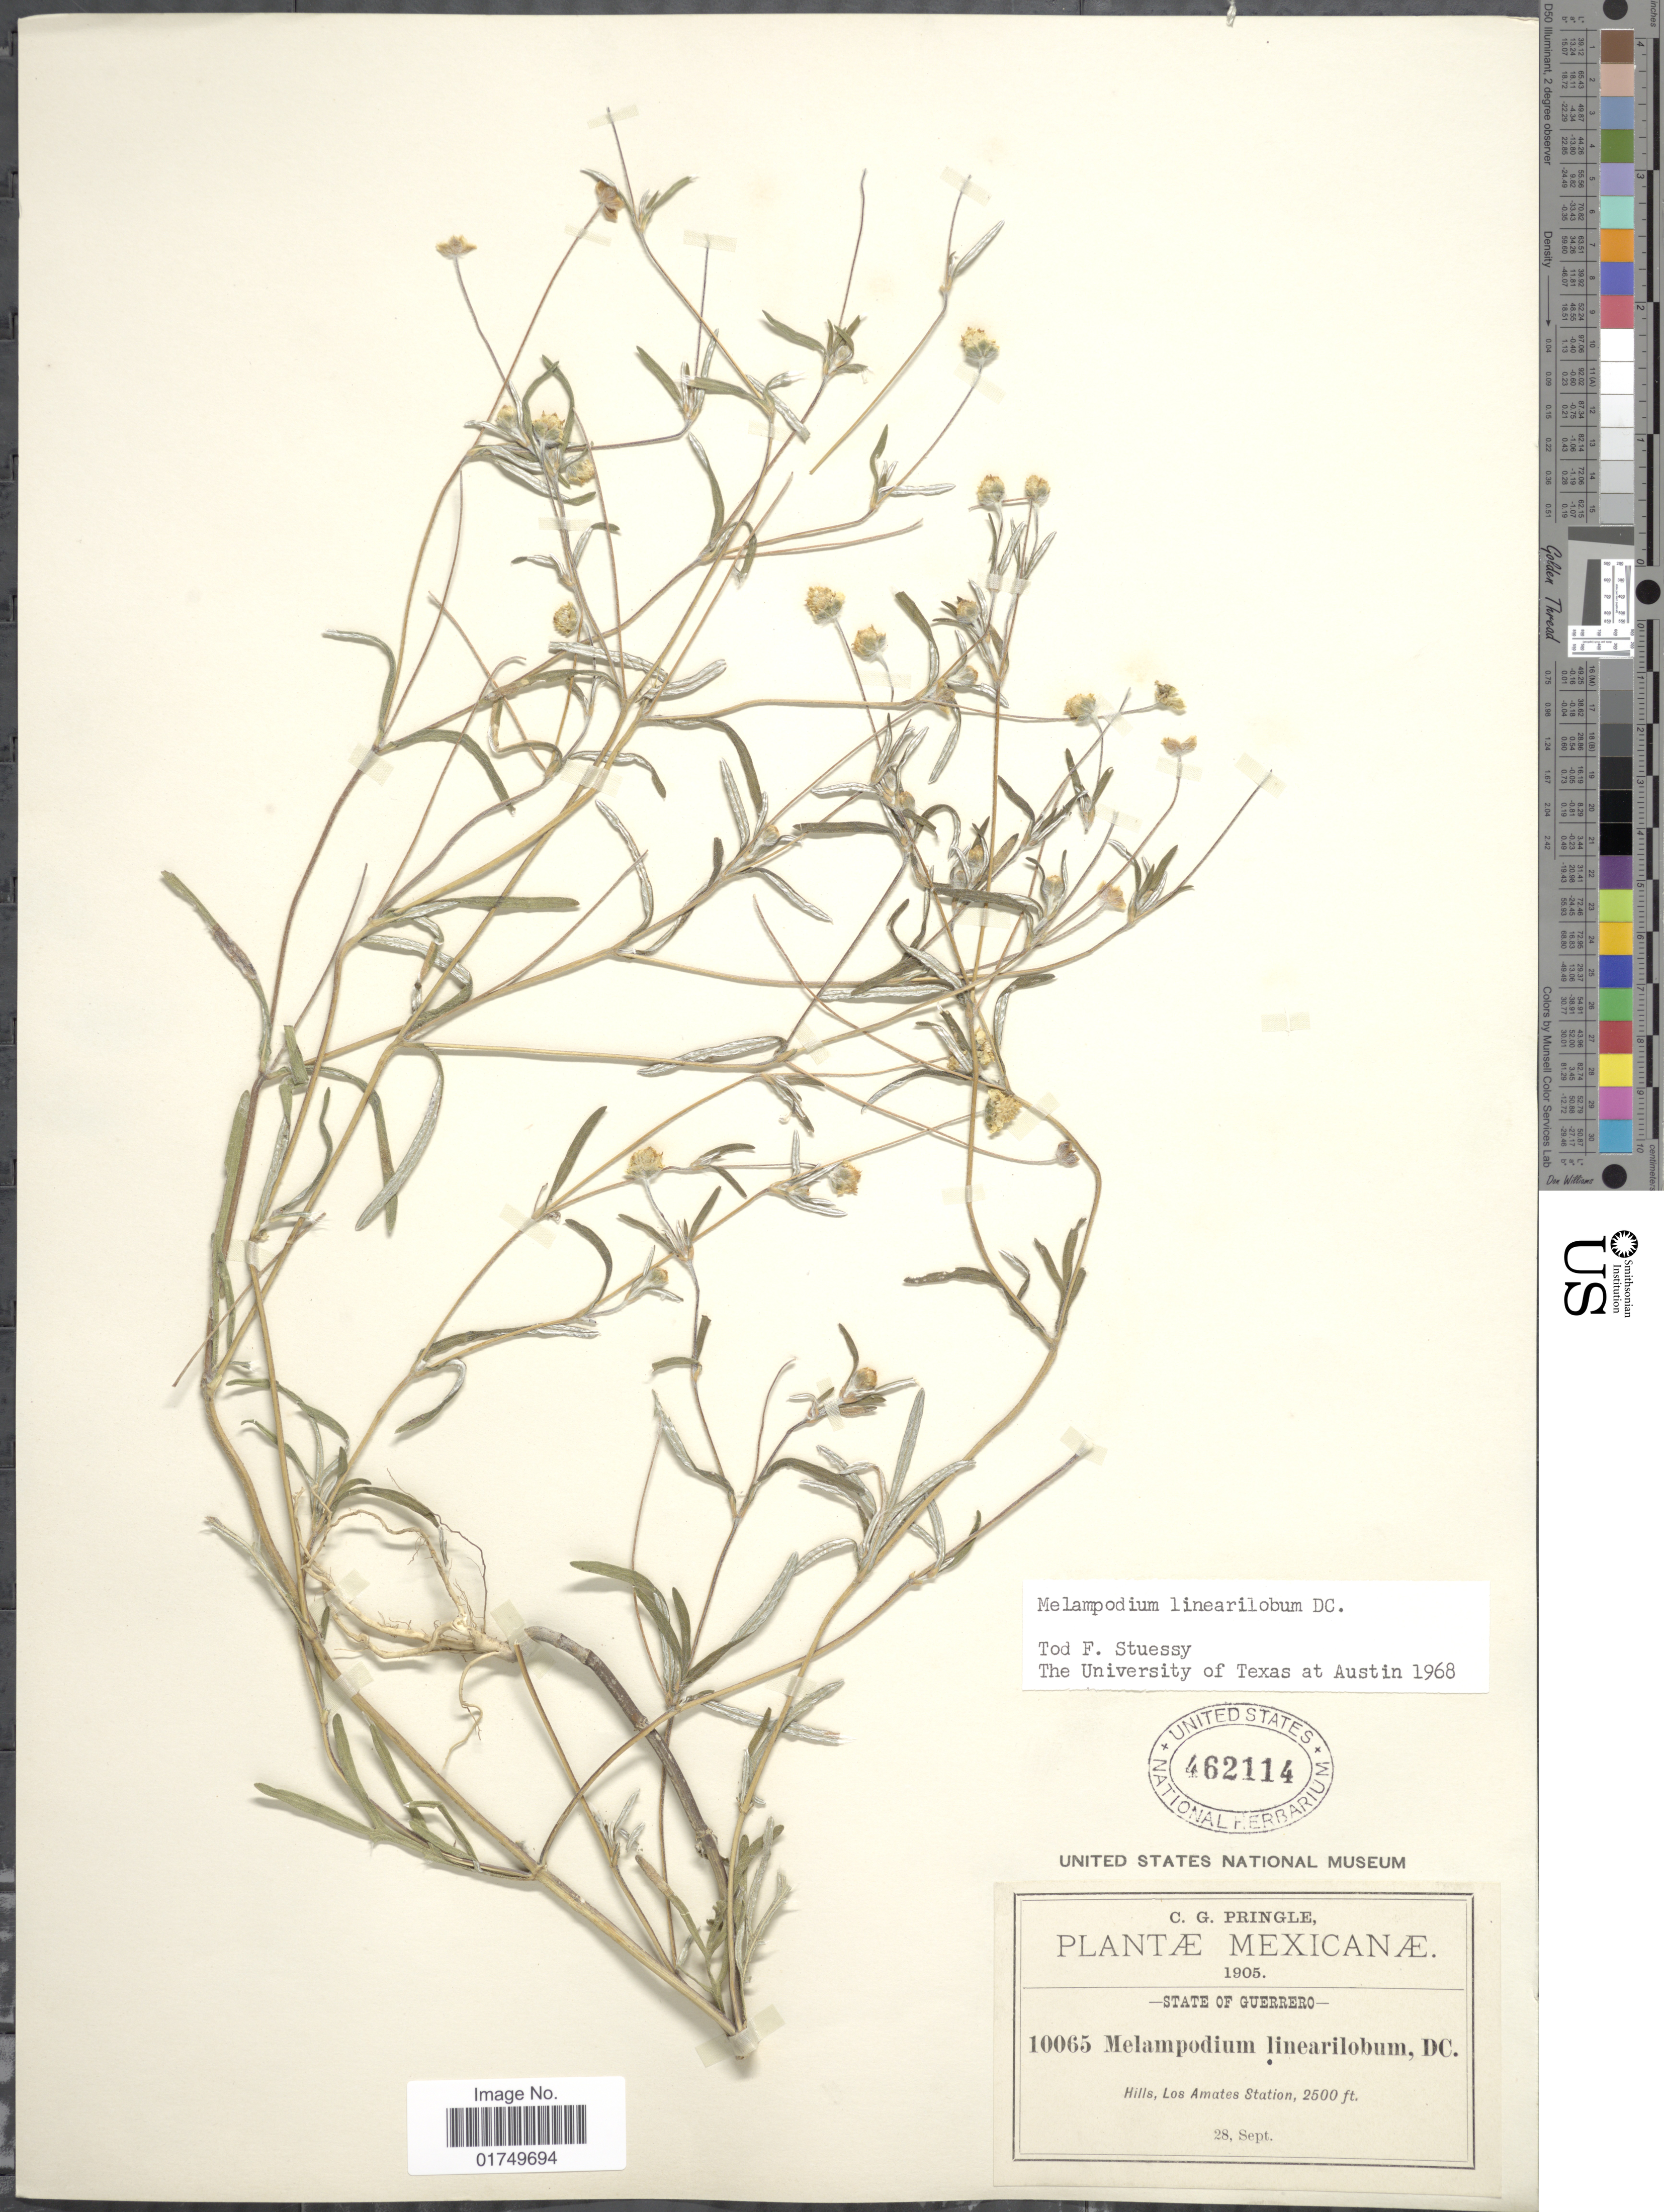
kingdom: Plantae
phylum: Tracheophyta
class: Magnoliopsida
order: Asterales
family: Asteraceae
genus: Melampodium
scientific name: Melampodium linearilobum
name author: DC.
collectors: C. G. Pringle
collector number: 10065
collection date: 1905-09-28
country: Mexico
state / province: Guerrero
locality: Los Amates Station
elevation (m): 762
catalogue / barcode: US 462114